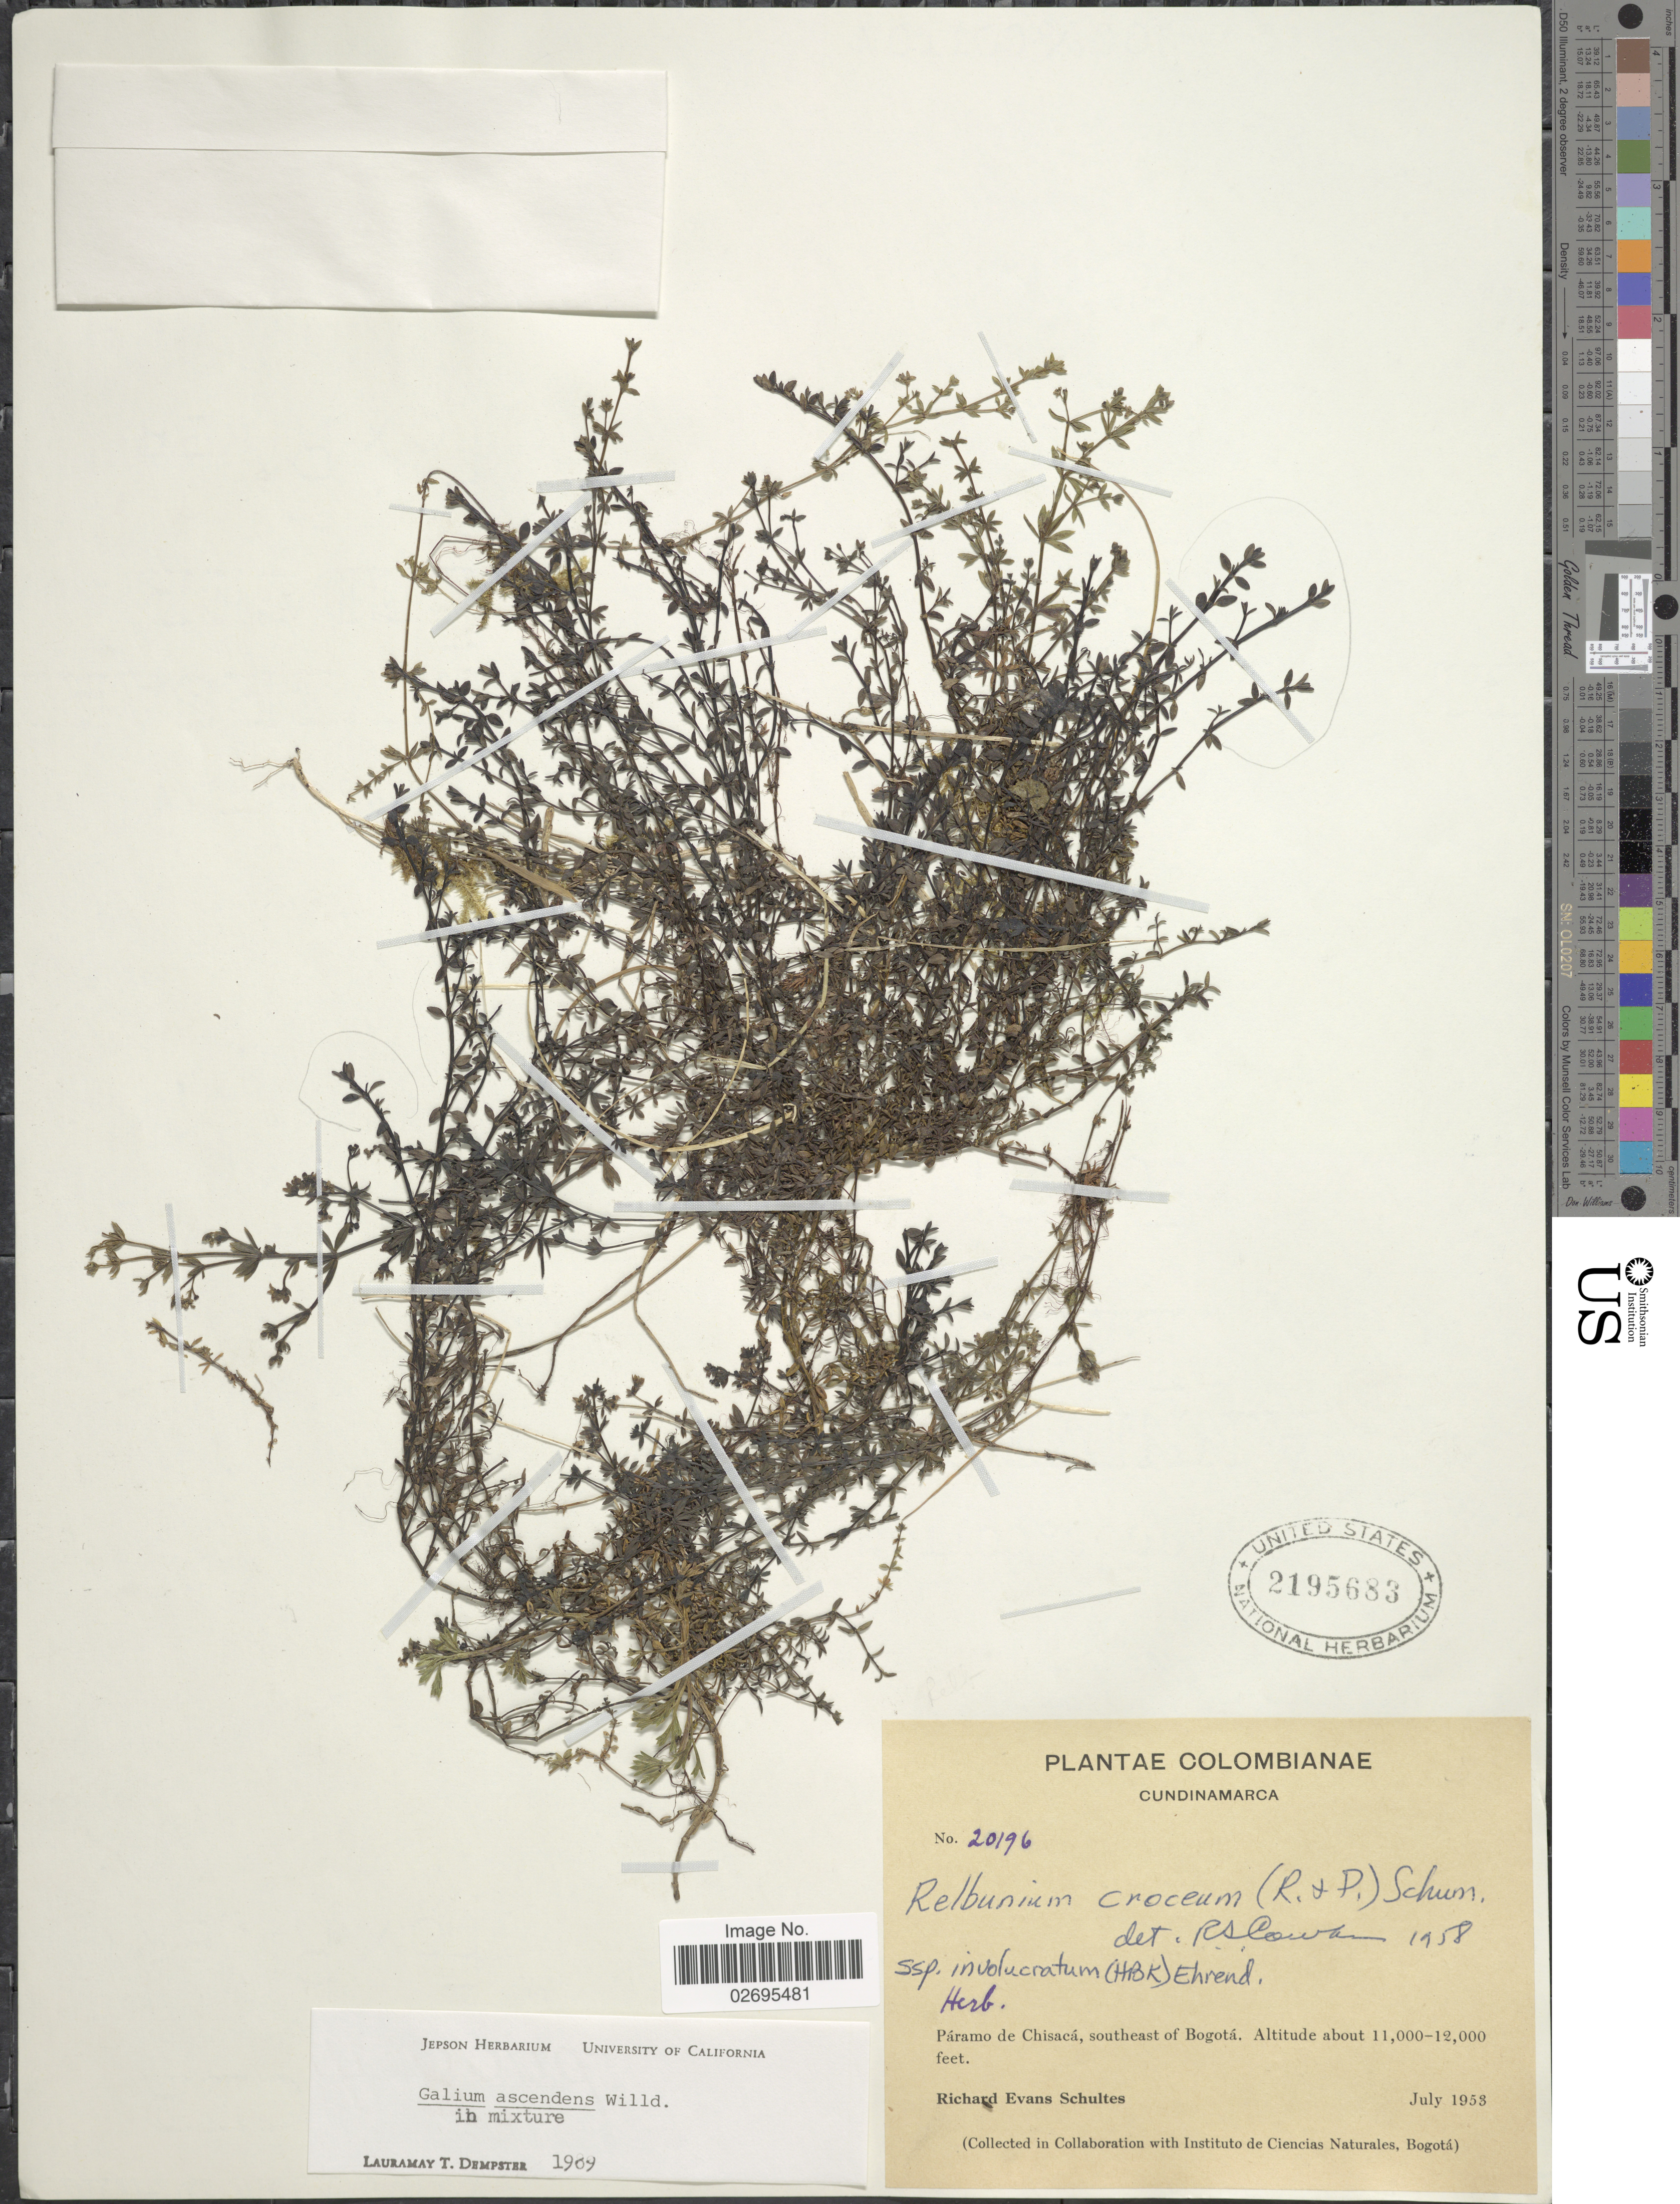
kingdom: Plantae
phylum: Tracheophyta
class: Magnoliopsida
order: Gentianales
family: Rubiaceae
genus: Galium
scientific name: Galium ascendens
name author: Willd. ex Spreng.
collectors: R. E. Schultes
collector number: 20196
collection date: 1953-07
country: Colombia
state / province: Cundinamarca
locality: Páramo de Chisacá, southeast of Bogotá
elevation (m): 3353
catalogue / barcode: US 2195683